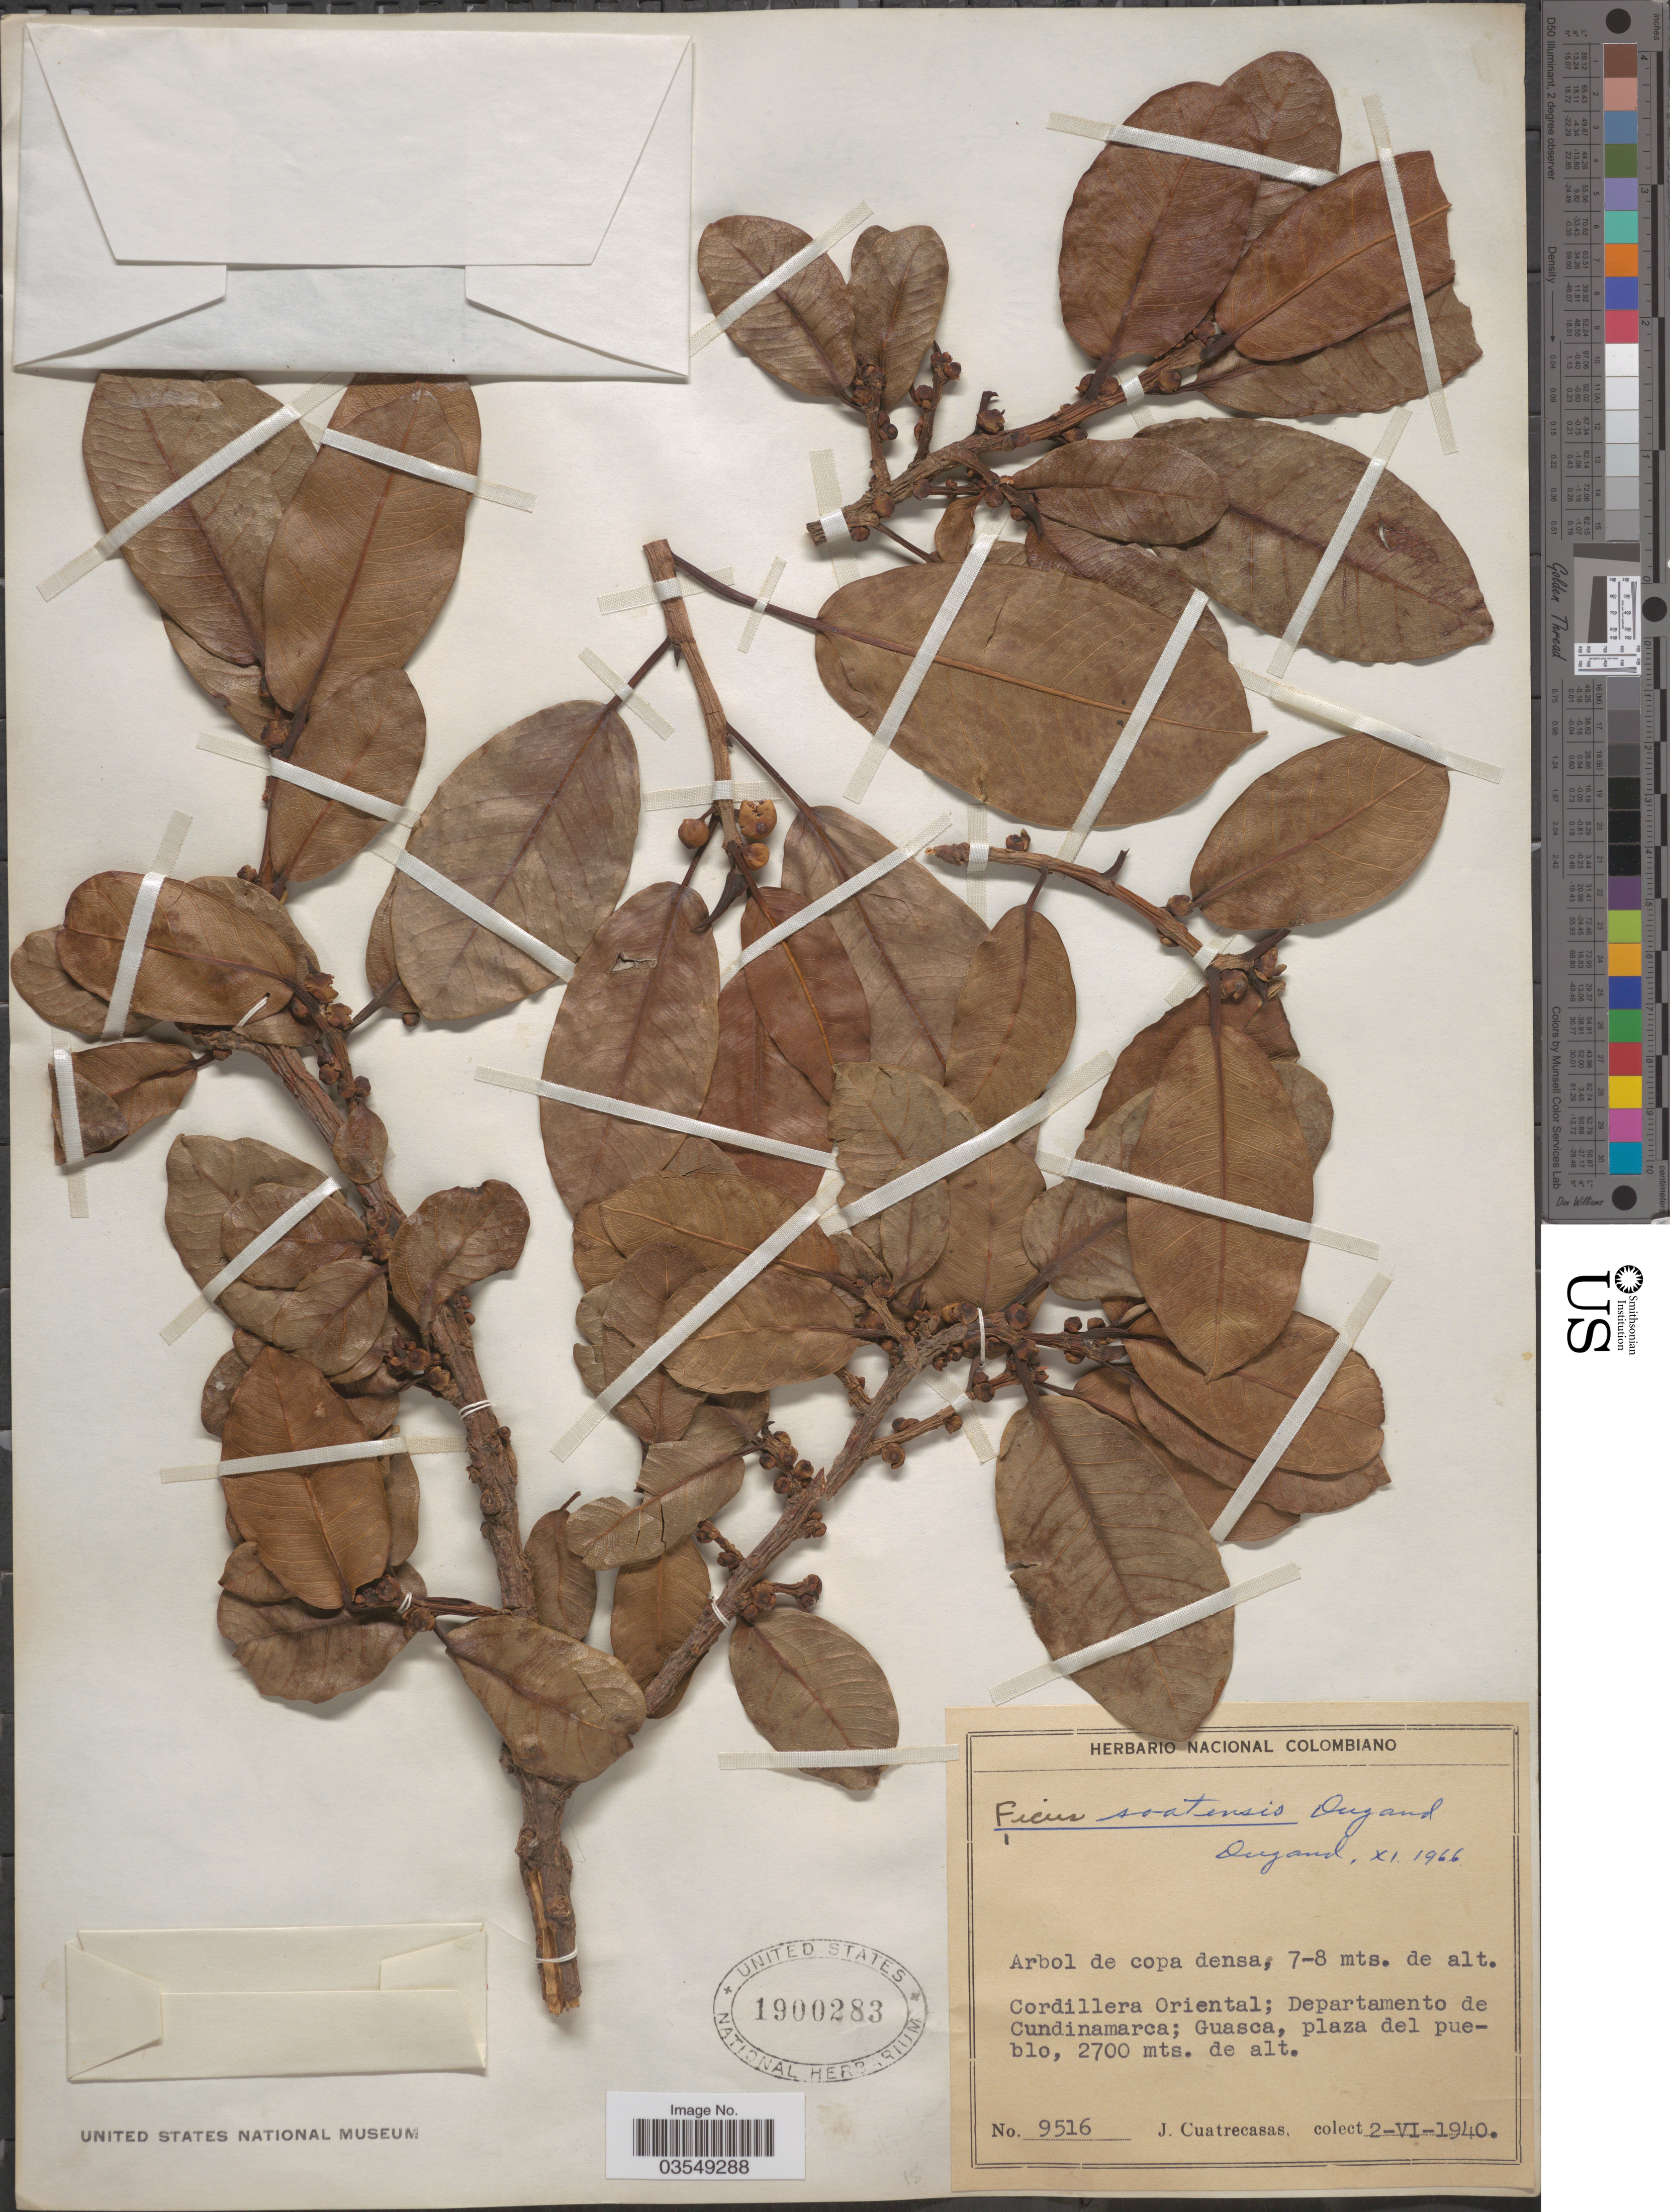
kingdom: Plantae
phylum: Tracheophyta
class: Magnoliopsida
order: Rosales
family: Moraceae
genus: Ficus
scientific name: Ficus soatensis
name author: Dugand G.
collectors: J. Cuatrecasas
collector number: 9516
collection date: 1940-06-02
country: Colombia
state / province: Cundinamarca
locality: Cordillera Oriental; Departamento de Cundinamarca; Guasca, plaza del pueblo.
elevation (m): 2700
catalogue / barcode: US 1900283